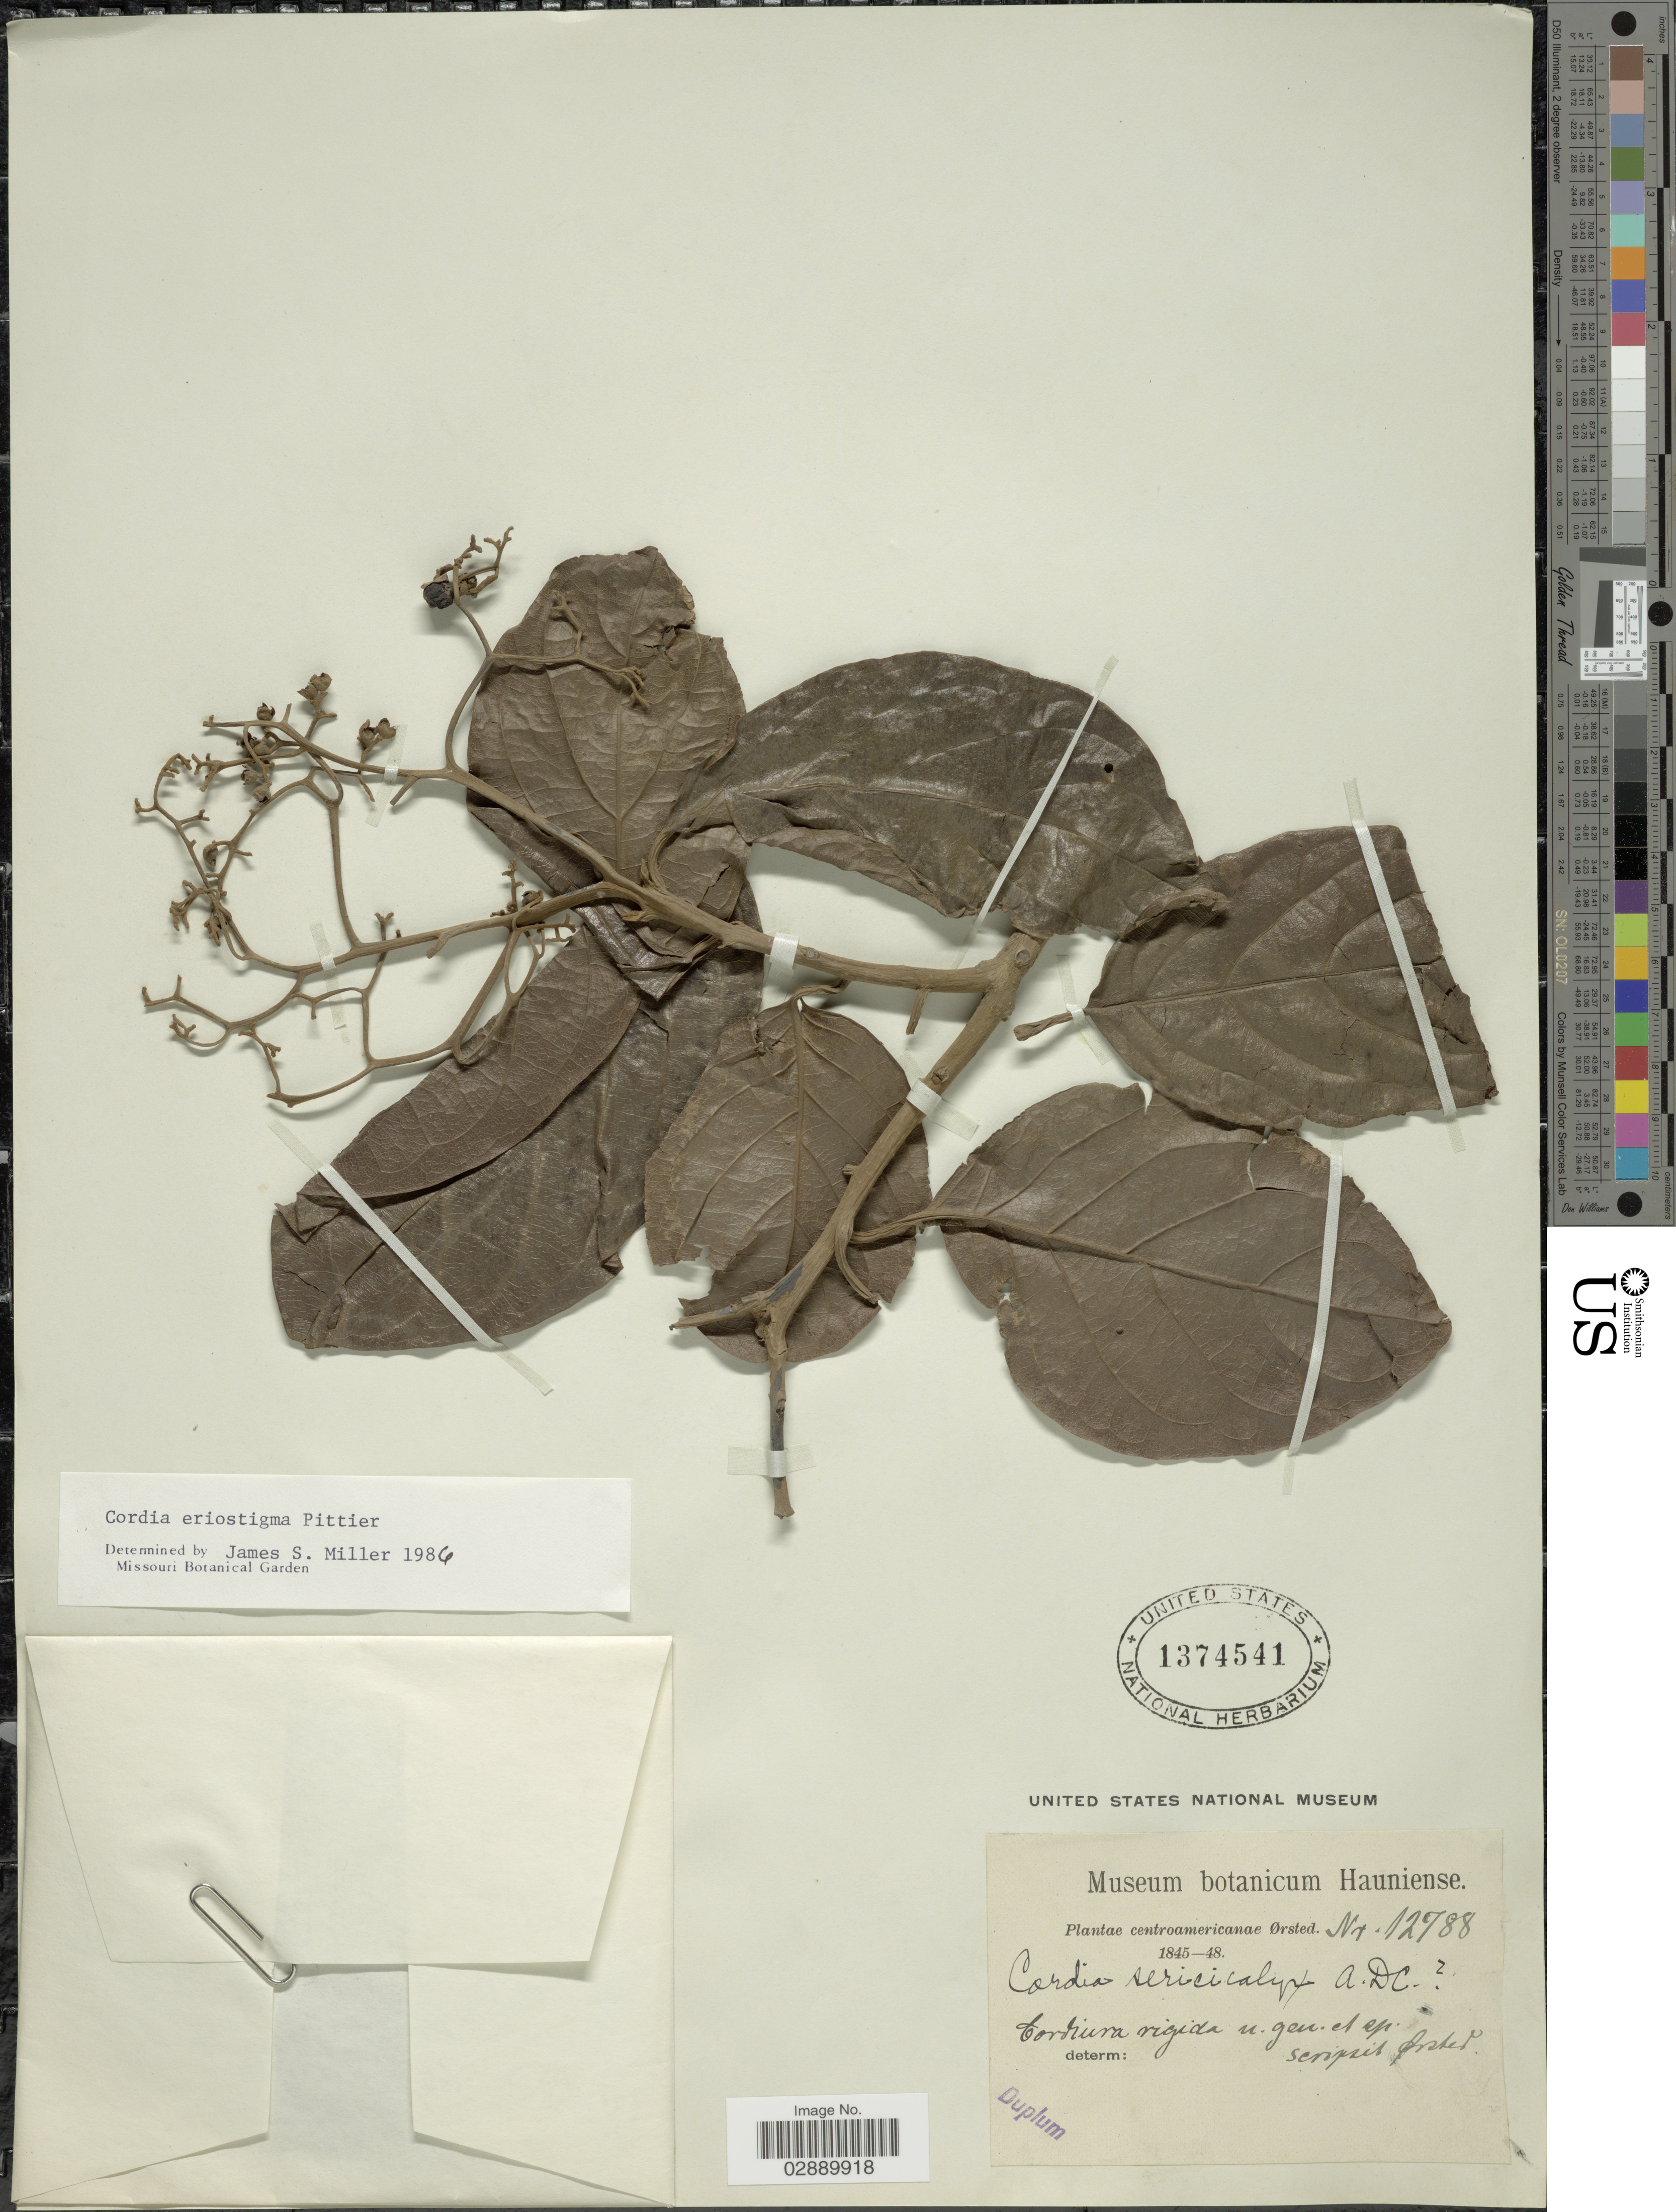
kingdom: Plantae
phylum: Tracheophyta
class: Magnoliopsida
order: Boraginales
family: Cordiaceae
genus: Cordia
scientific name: Cordia eriostigma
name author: Pittier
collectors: Ørsted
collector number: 12788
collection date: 1845/1848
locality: Centroamericanae.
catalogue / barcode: US 1374541